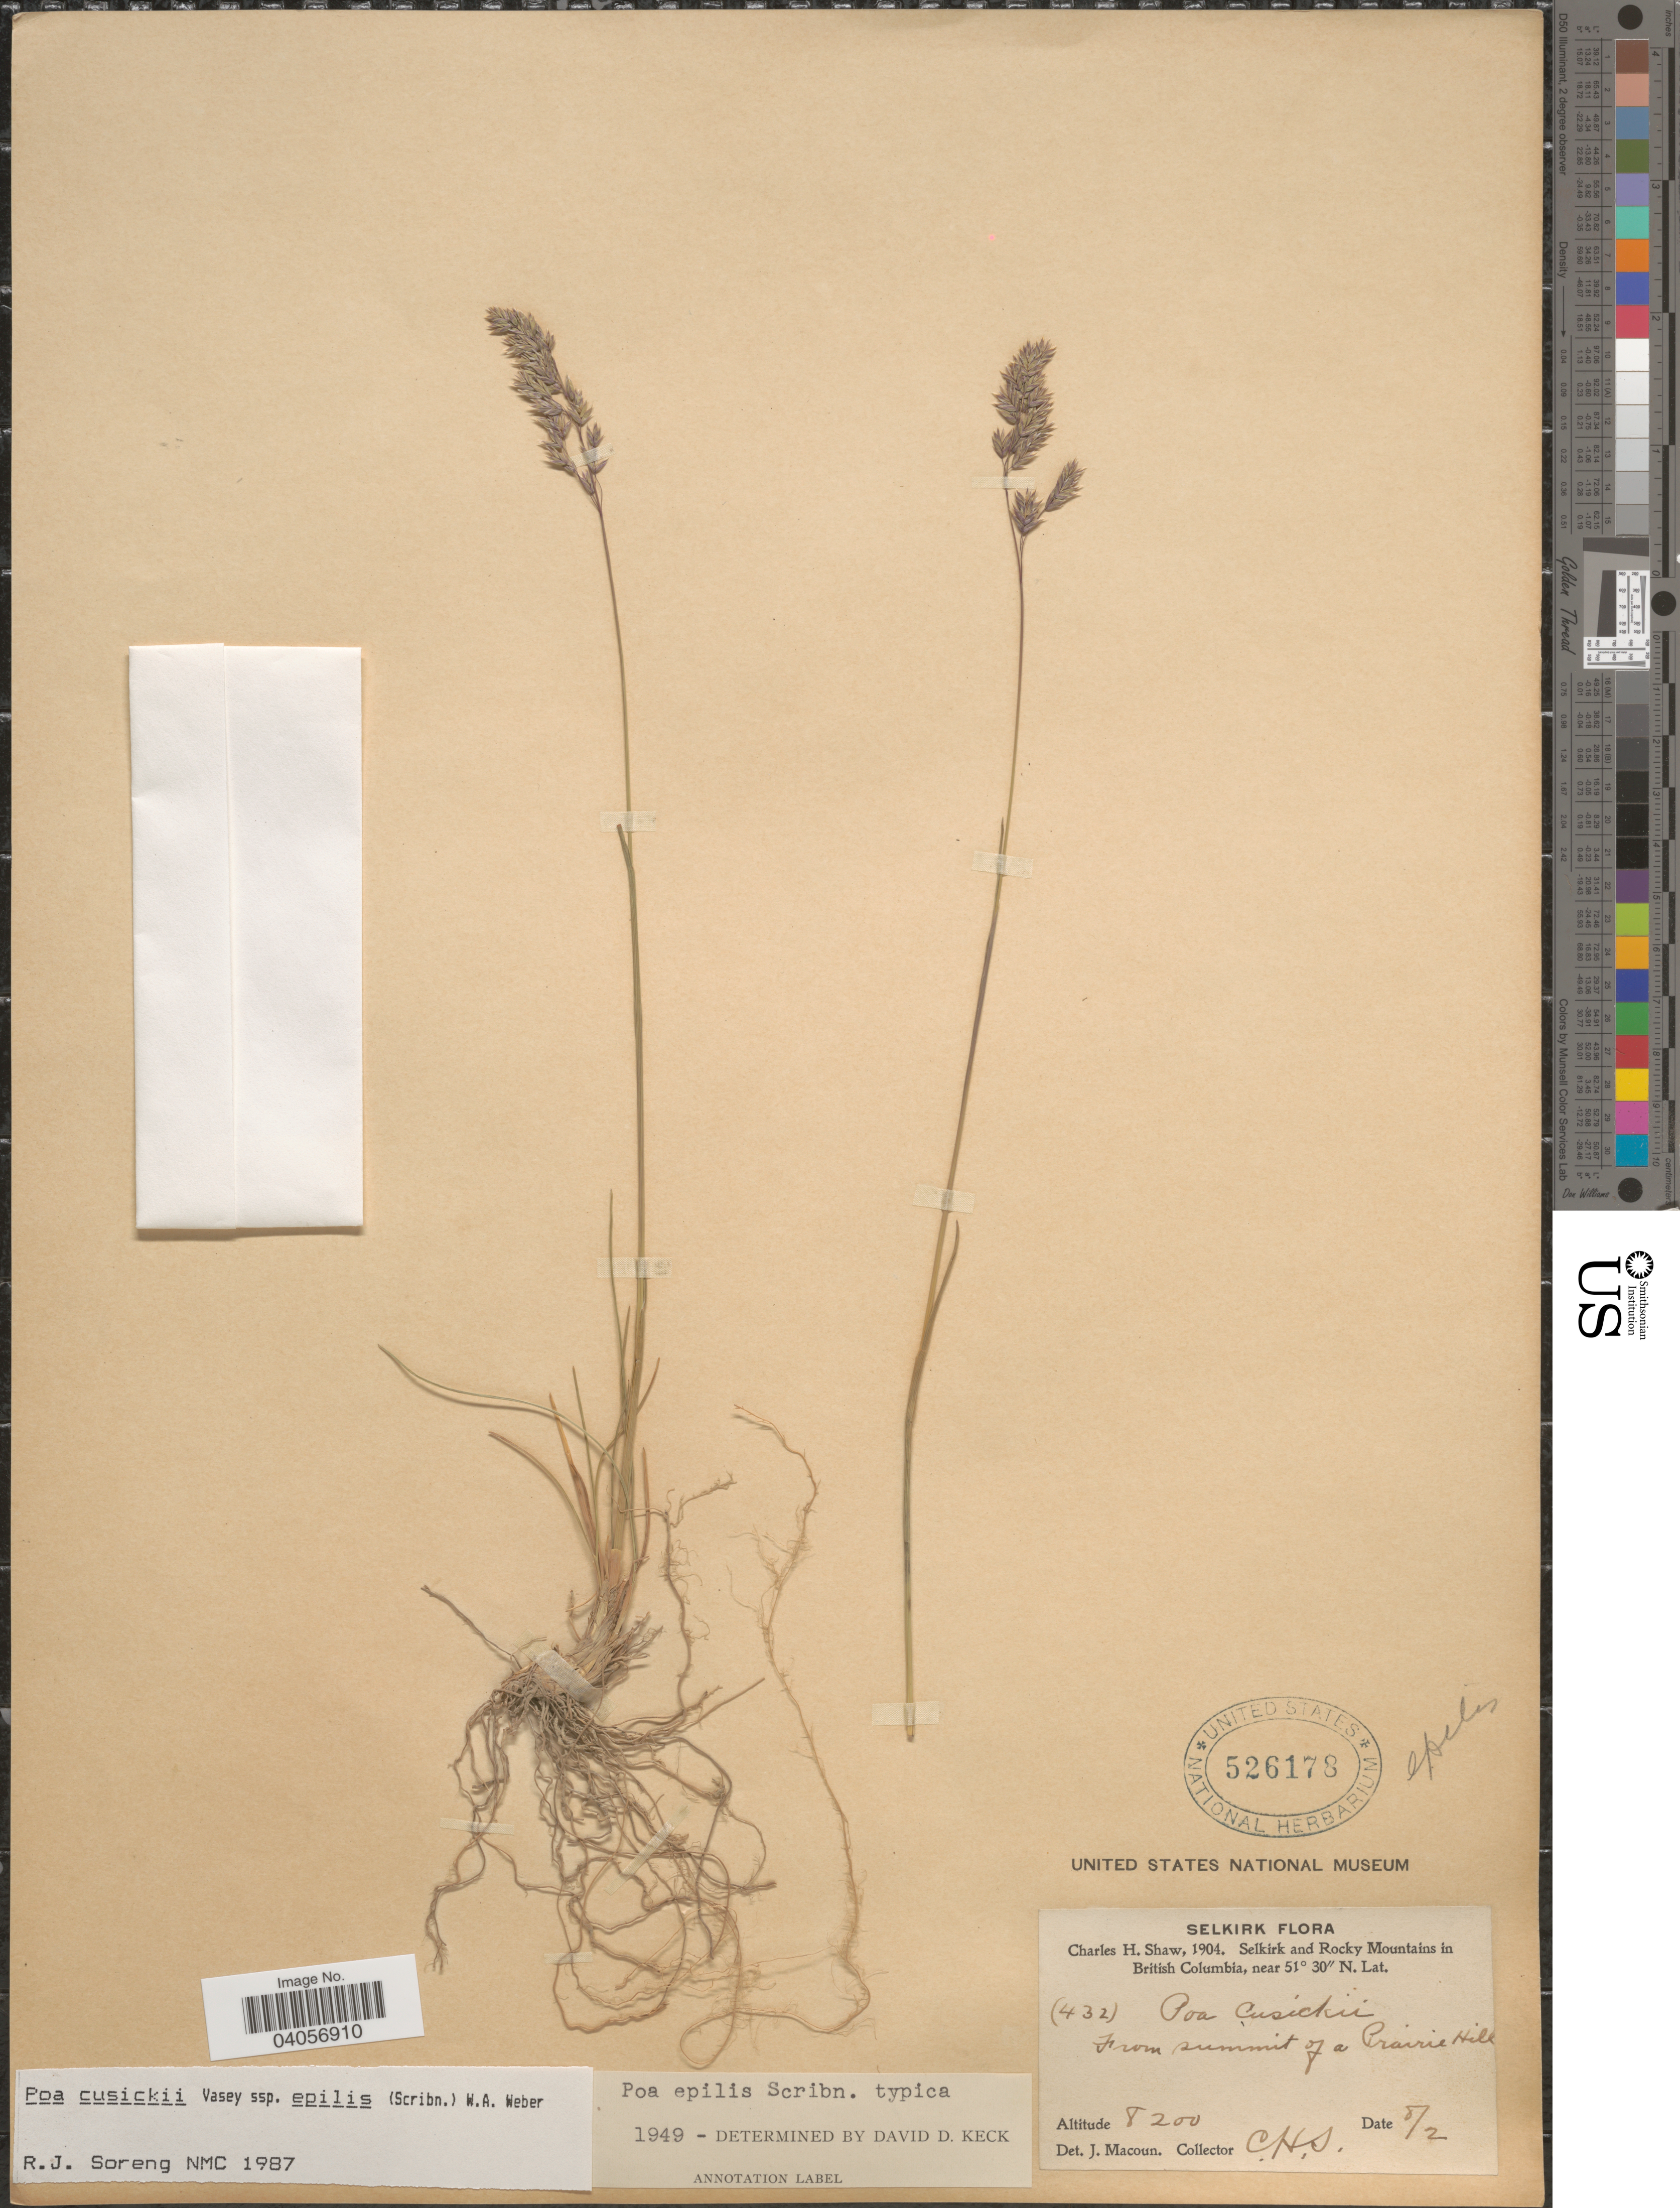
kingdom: Plantae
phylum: Tracheophyta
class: Liliopsida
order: Poales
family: Poaceae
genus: Poa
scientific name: Poa cusickii subsp. epilis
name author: (Scribn.) W.A. Weber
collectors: C. H. Shaw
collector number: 432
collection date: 1904-02-08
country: Canada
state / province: British Columbia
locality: Selkirk. Selkirk and Rocky Mountains. From summit of a Prairie Hill.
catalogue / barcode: US 526178